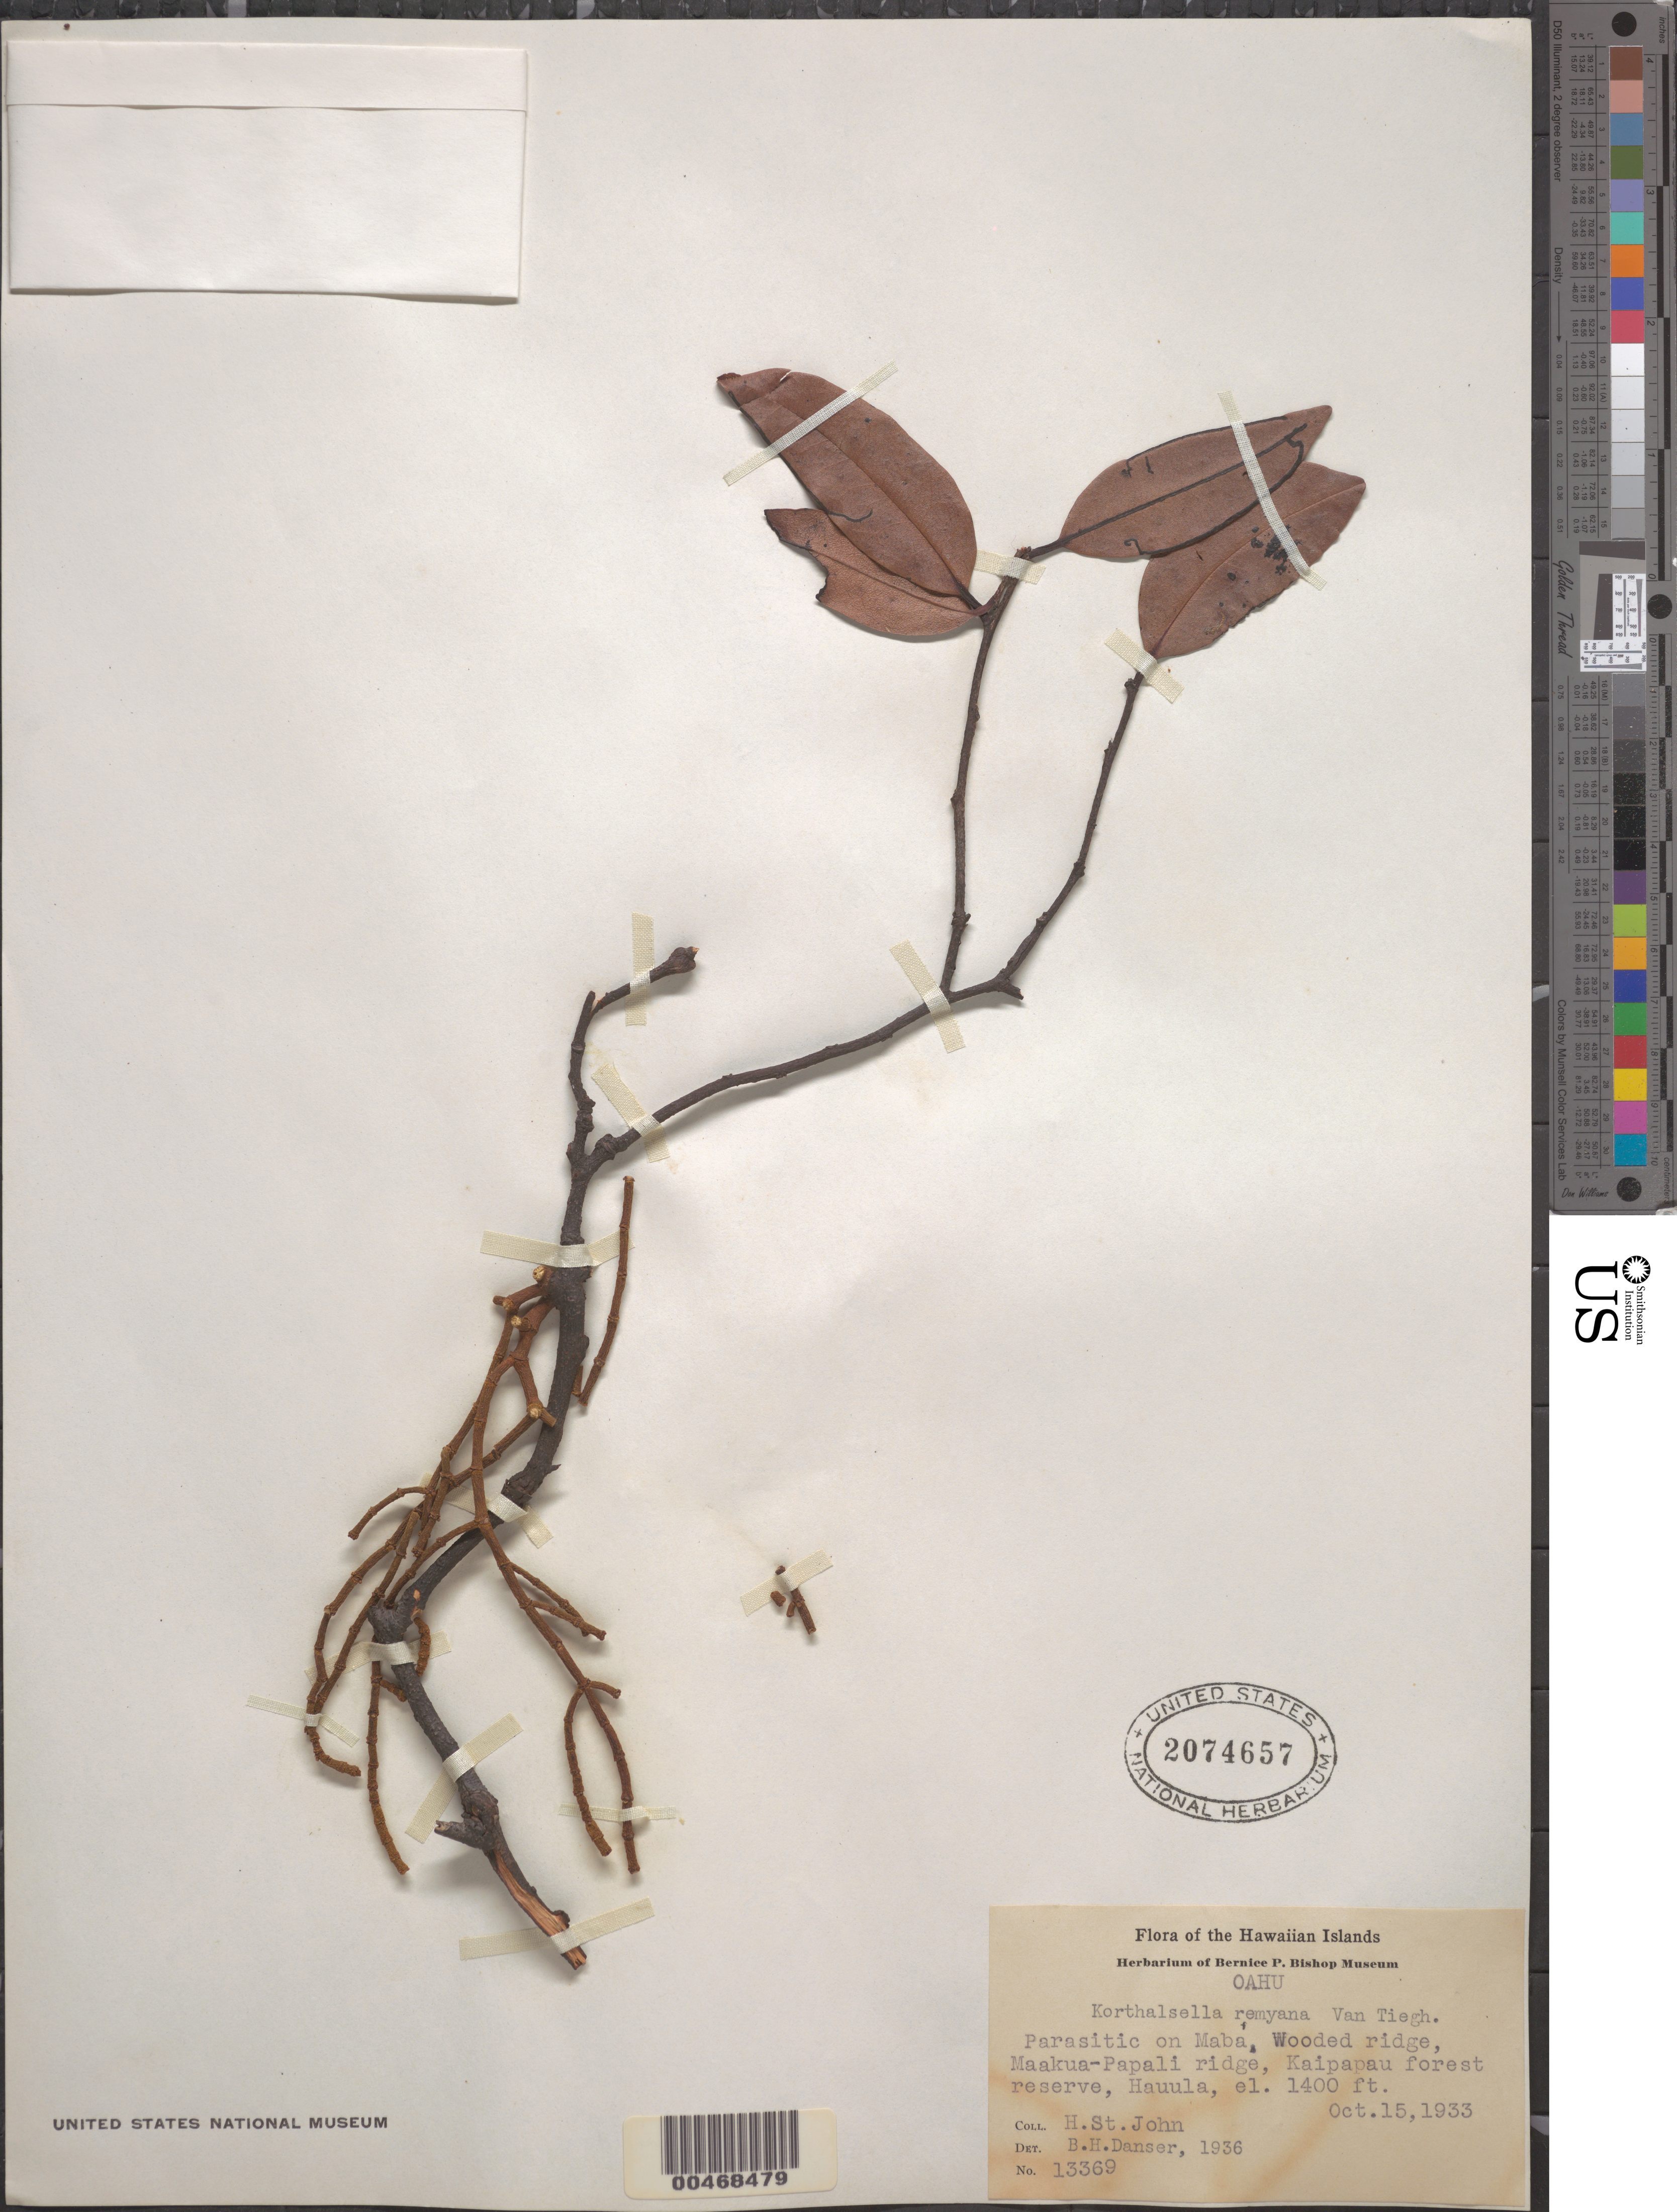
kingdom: Plantae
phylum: Tracheophyta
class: Magnoliopsida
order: Santalales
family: Viscaceae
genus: Korthalsella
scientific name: Korthalsella remyana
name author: Tiegh.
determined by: Danser, B. H.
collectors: H. St. John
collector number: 13369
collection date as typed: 15 Oct 1933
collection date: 1933-10-15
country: United States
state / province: Hawaii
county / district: Honolulu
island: Oahu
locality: Maakua-Papali ridge, Kaipapau Forest Reserve, Hauula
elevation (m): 427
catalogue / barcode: US 2074657